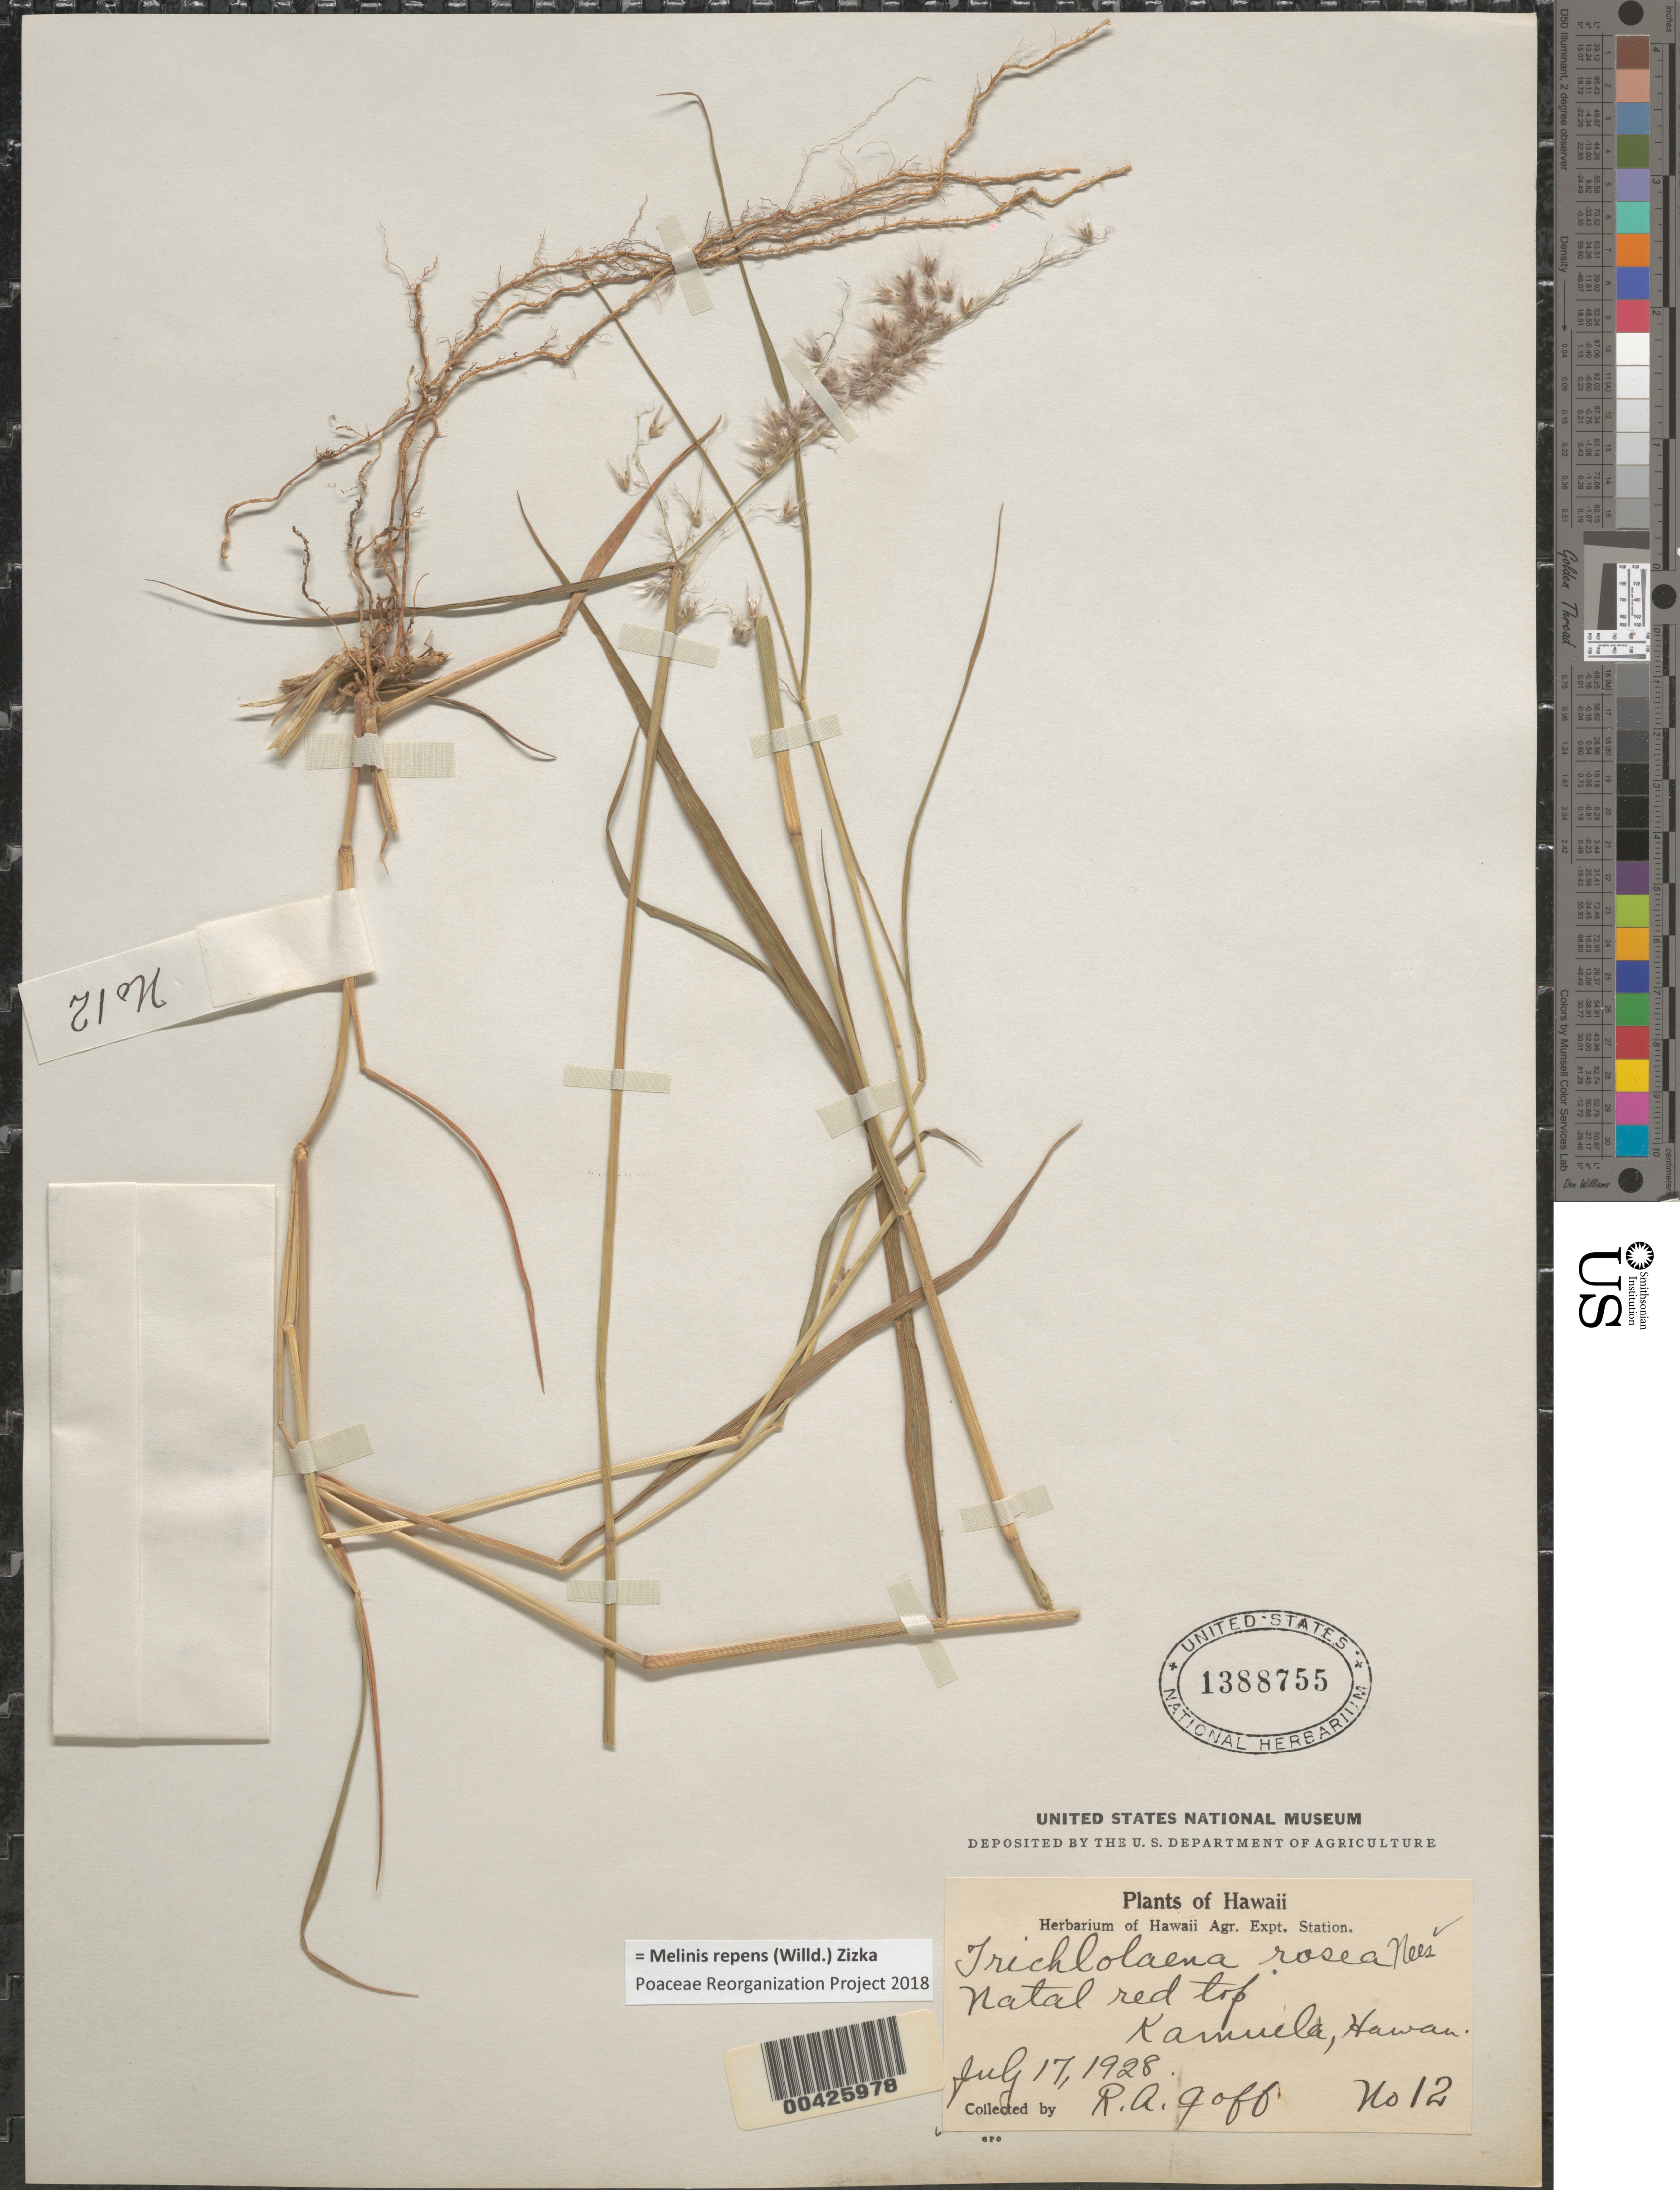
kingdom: Plantae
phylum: Tracheophyta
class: Liliopsida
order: Poales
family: Poaceae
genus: Melinis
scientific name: Melinis repens subsp. repens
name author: (Willd.) Zizka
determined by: Faccenda, K.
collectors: R. Goff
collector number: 12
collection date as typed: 17 Jul 1928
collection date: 1928-07-17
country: United States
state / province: Hawaii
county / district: Hawaii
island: Hawaii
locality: Kamuela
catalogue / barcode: US 1388755